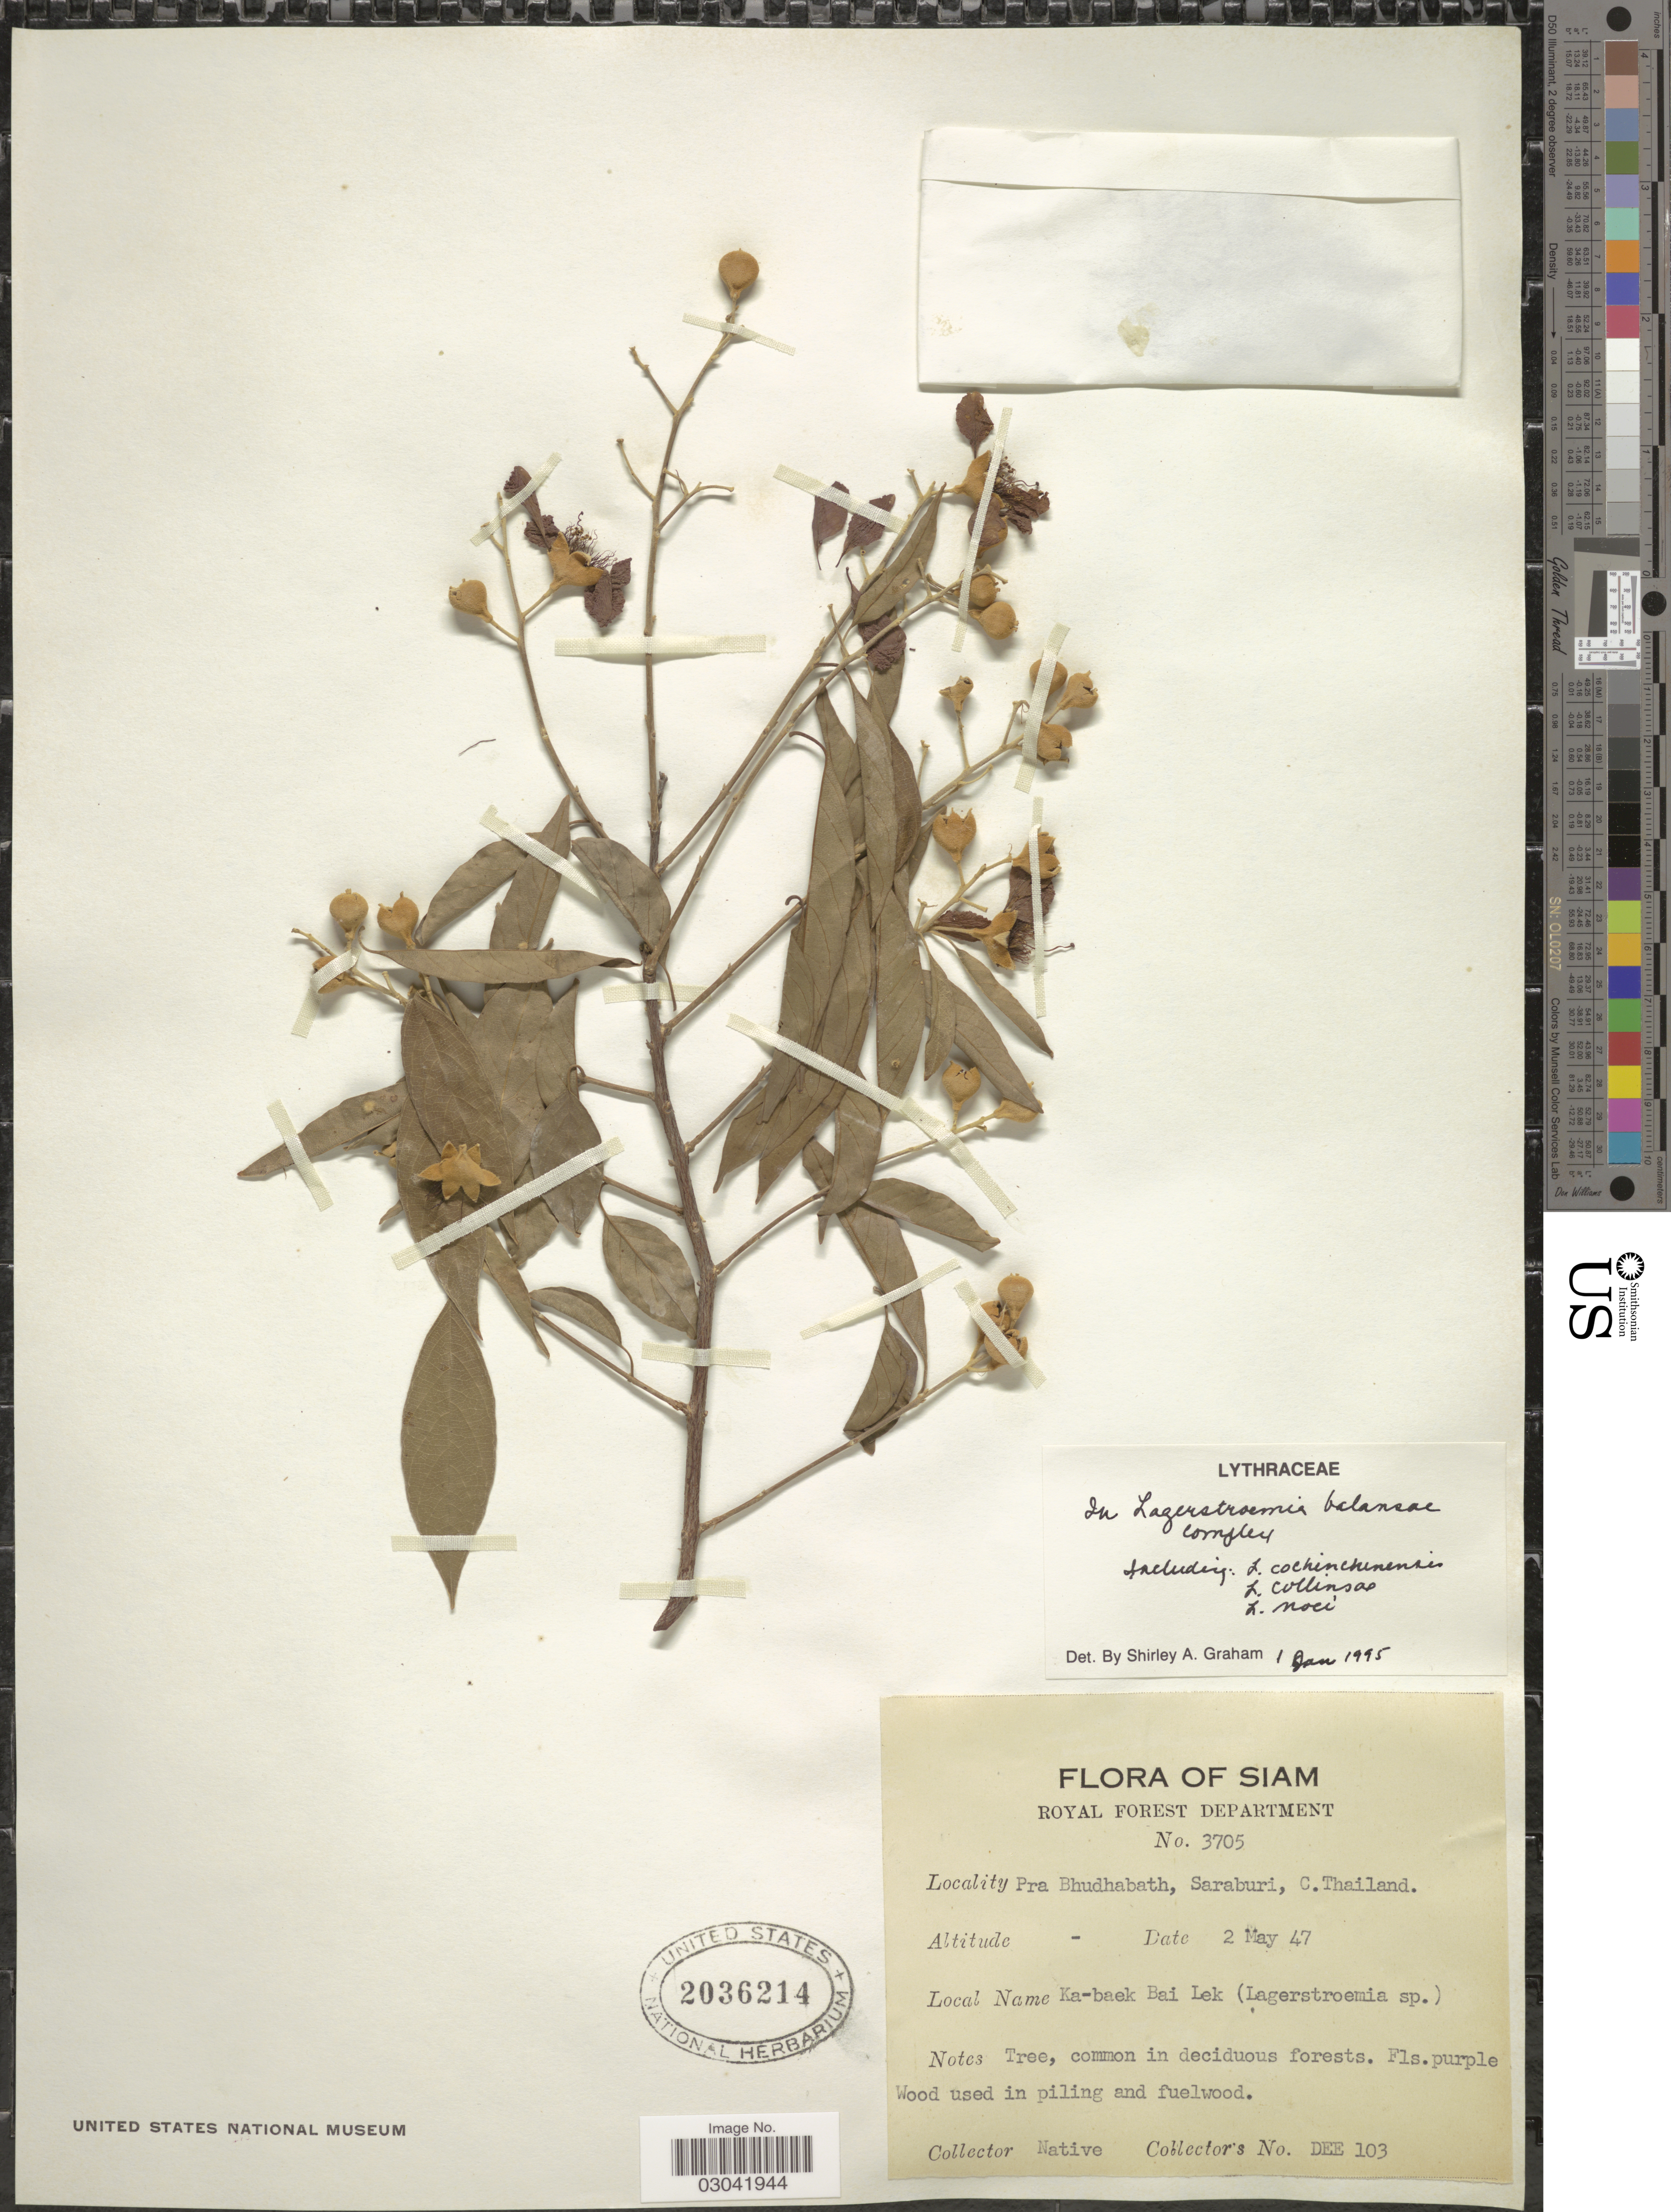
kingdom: Plantae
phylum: Tracheophyta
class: Magnoliopsida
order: Myrtales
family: Lythraceae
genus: Lagerstroemia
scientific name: Lagerstroemia balansae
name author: Koehne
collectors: Native collectors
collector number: DEE 103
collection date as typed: Transcribed d/m/y: 2/5/47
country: Thailand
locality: Siam, Pra Bhudhabath, Saraburi, C. Thailand.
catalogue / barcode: US 2036214